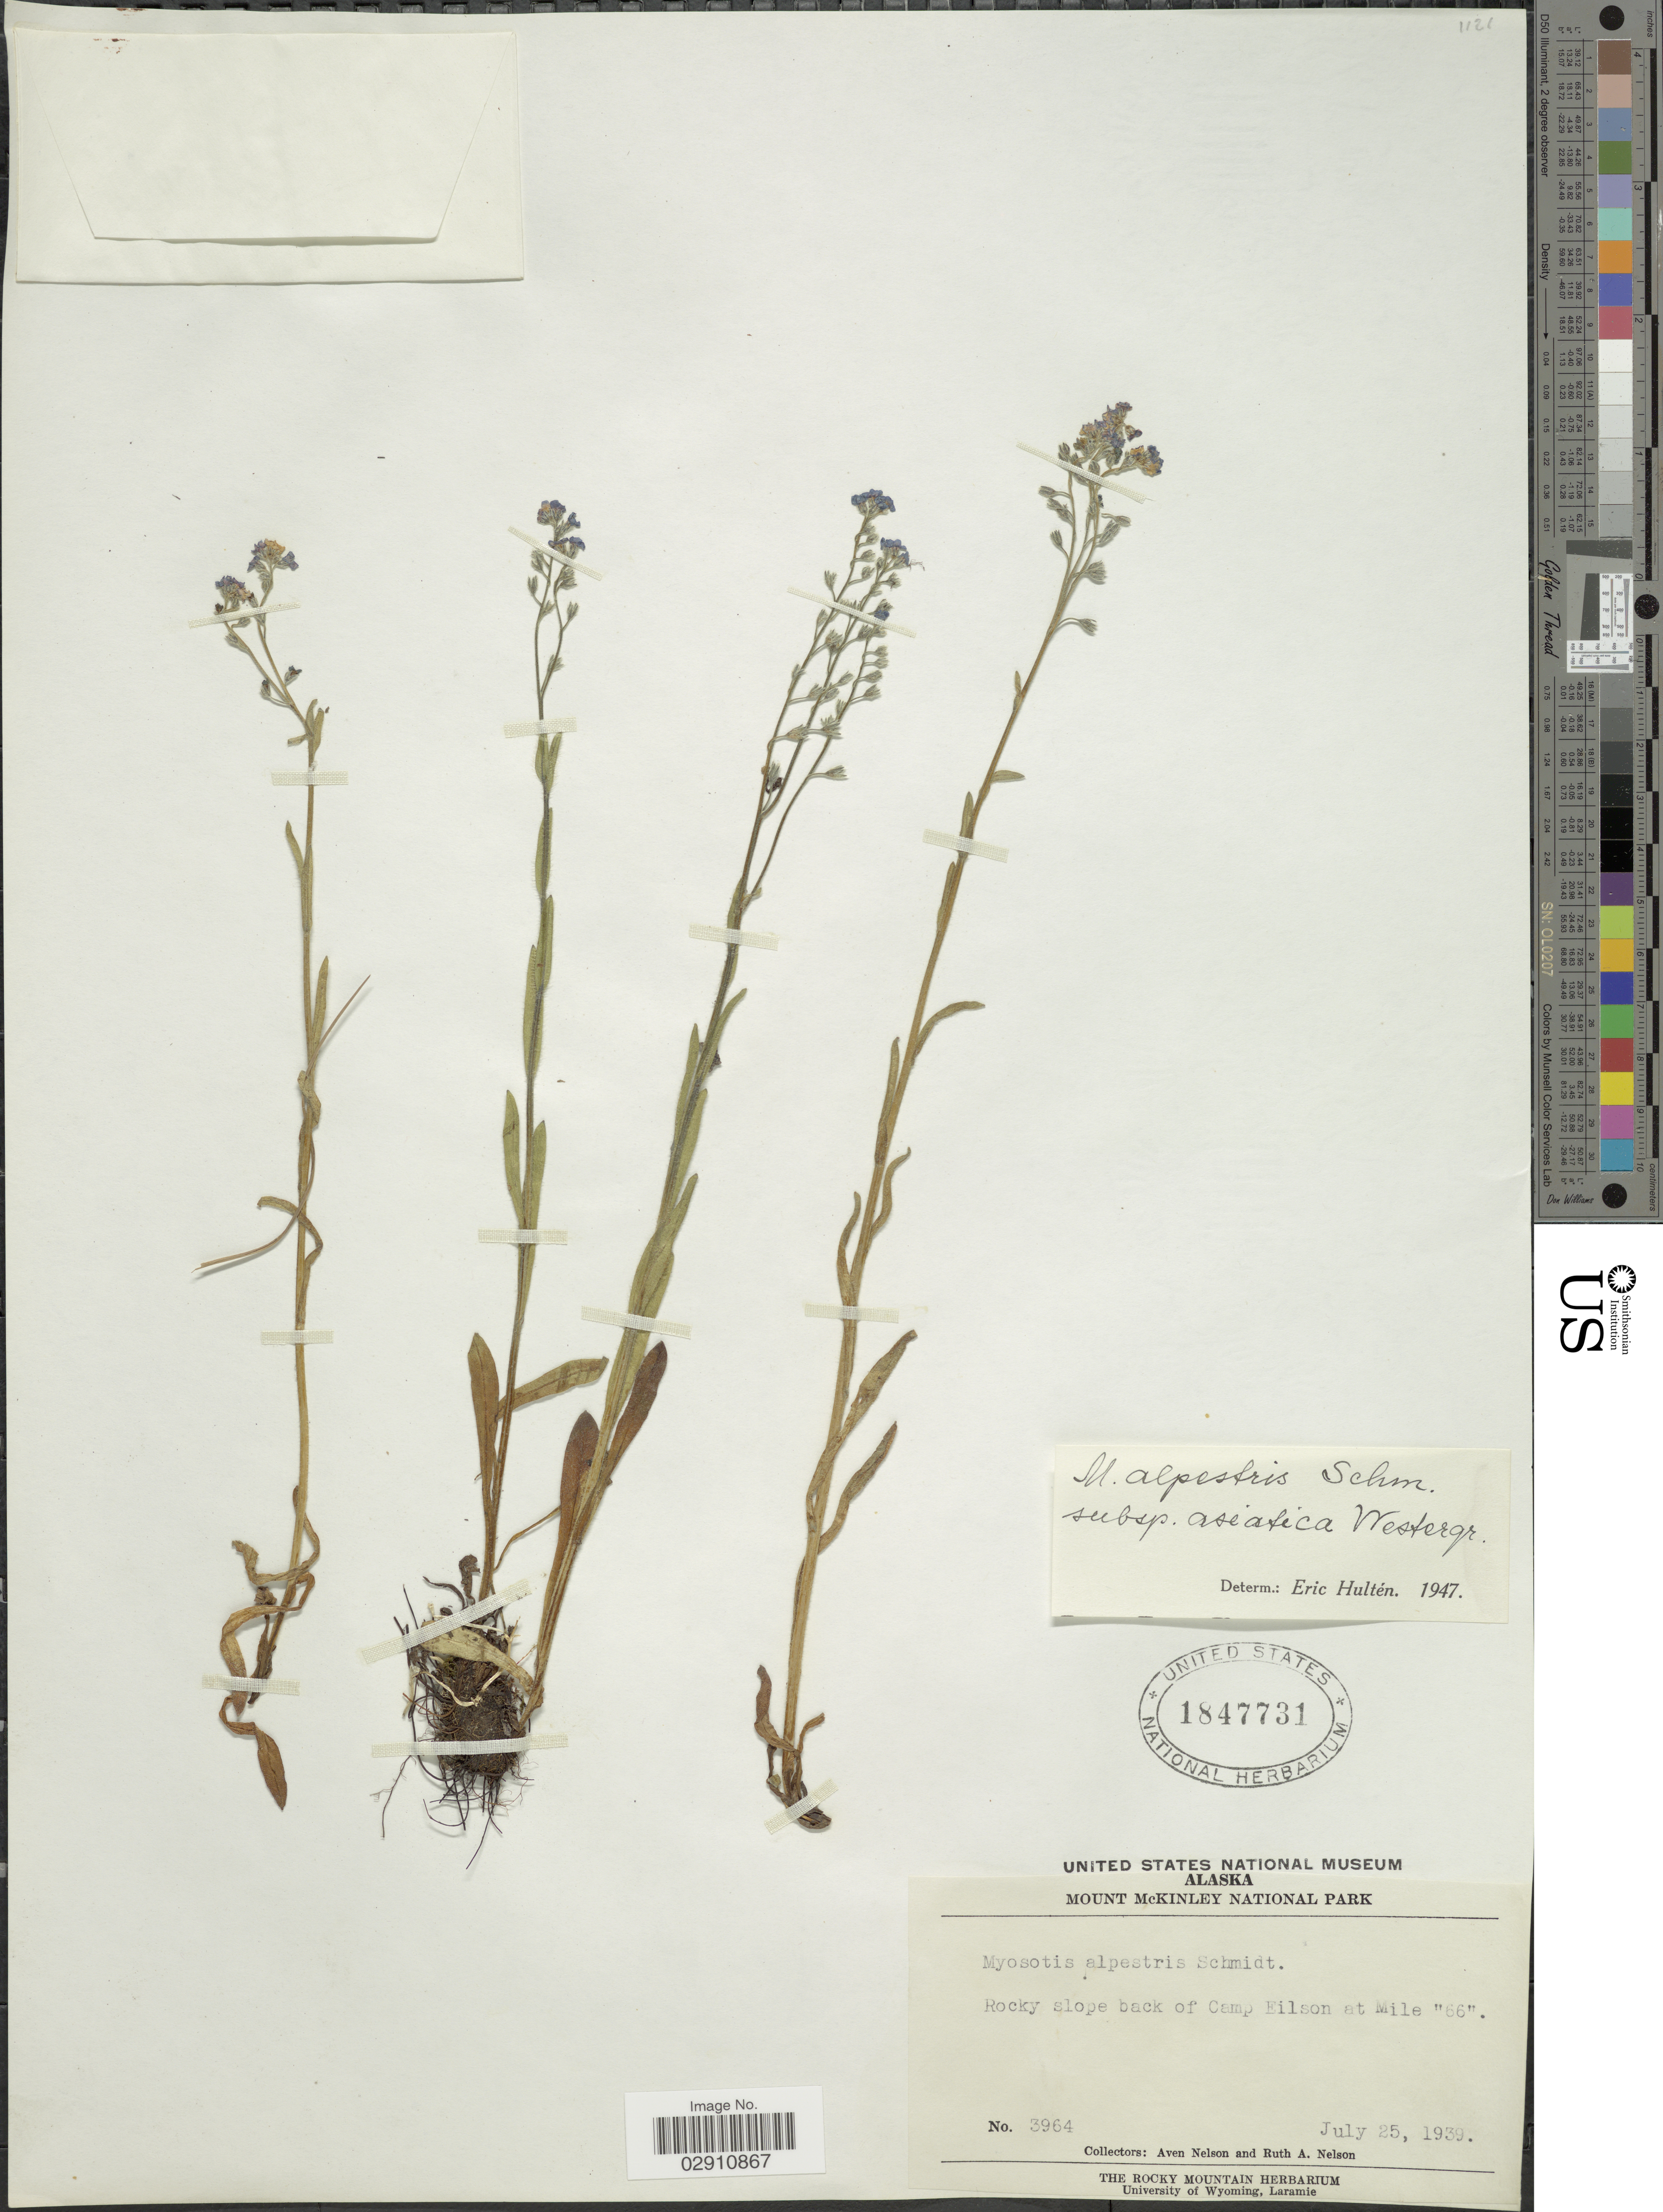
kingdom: Plantae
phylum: Tracheophyta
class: Magnoliopsida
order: Boraginales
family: Boraginaceae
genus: Myosotis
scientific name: Myosotis alpestris subsp. asiatica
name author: Vestergr.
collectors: A. Nelson & R. A. Nelson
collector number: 3964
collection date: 1939-07-25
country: United States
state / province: Alaska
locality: Mount McKinley National Park. Rocky slope back of Camp Eilson at Mile "66".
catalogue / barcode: US 1847731